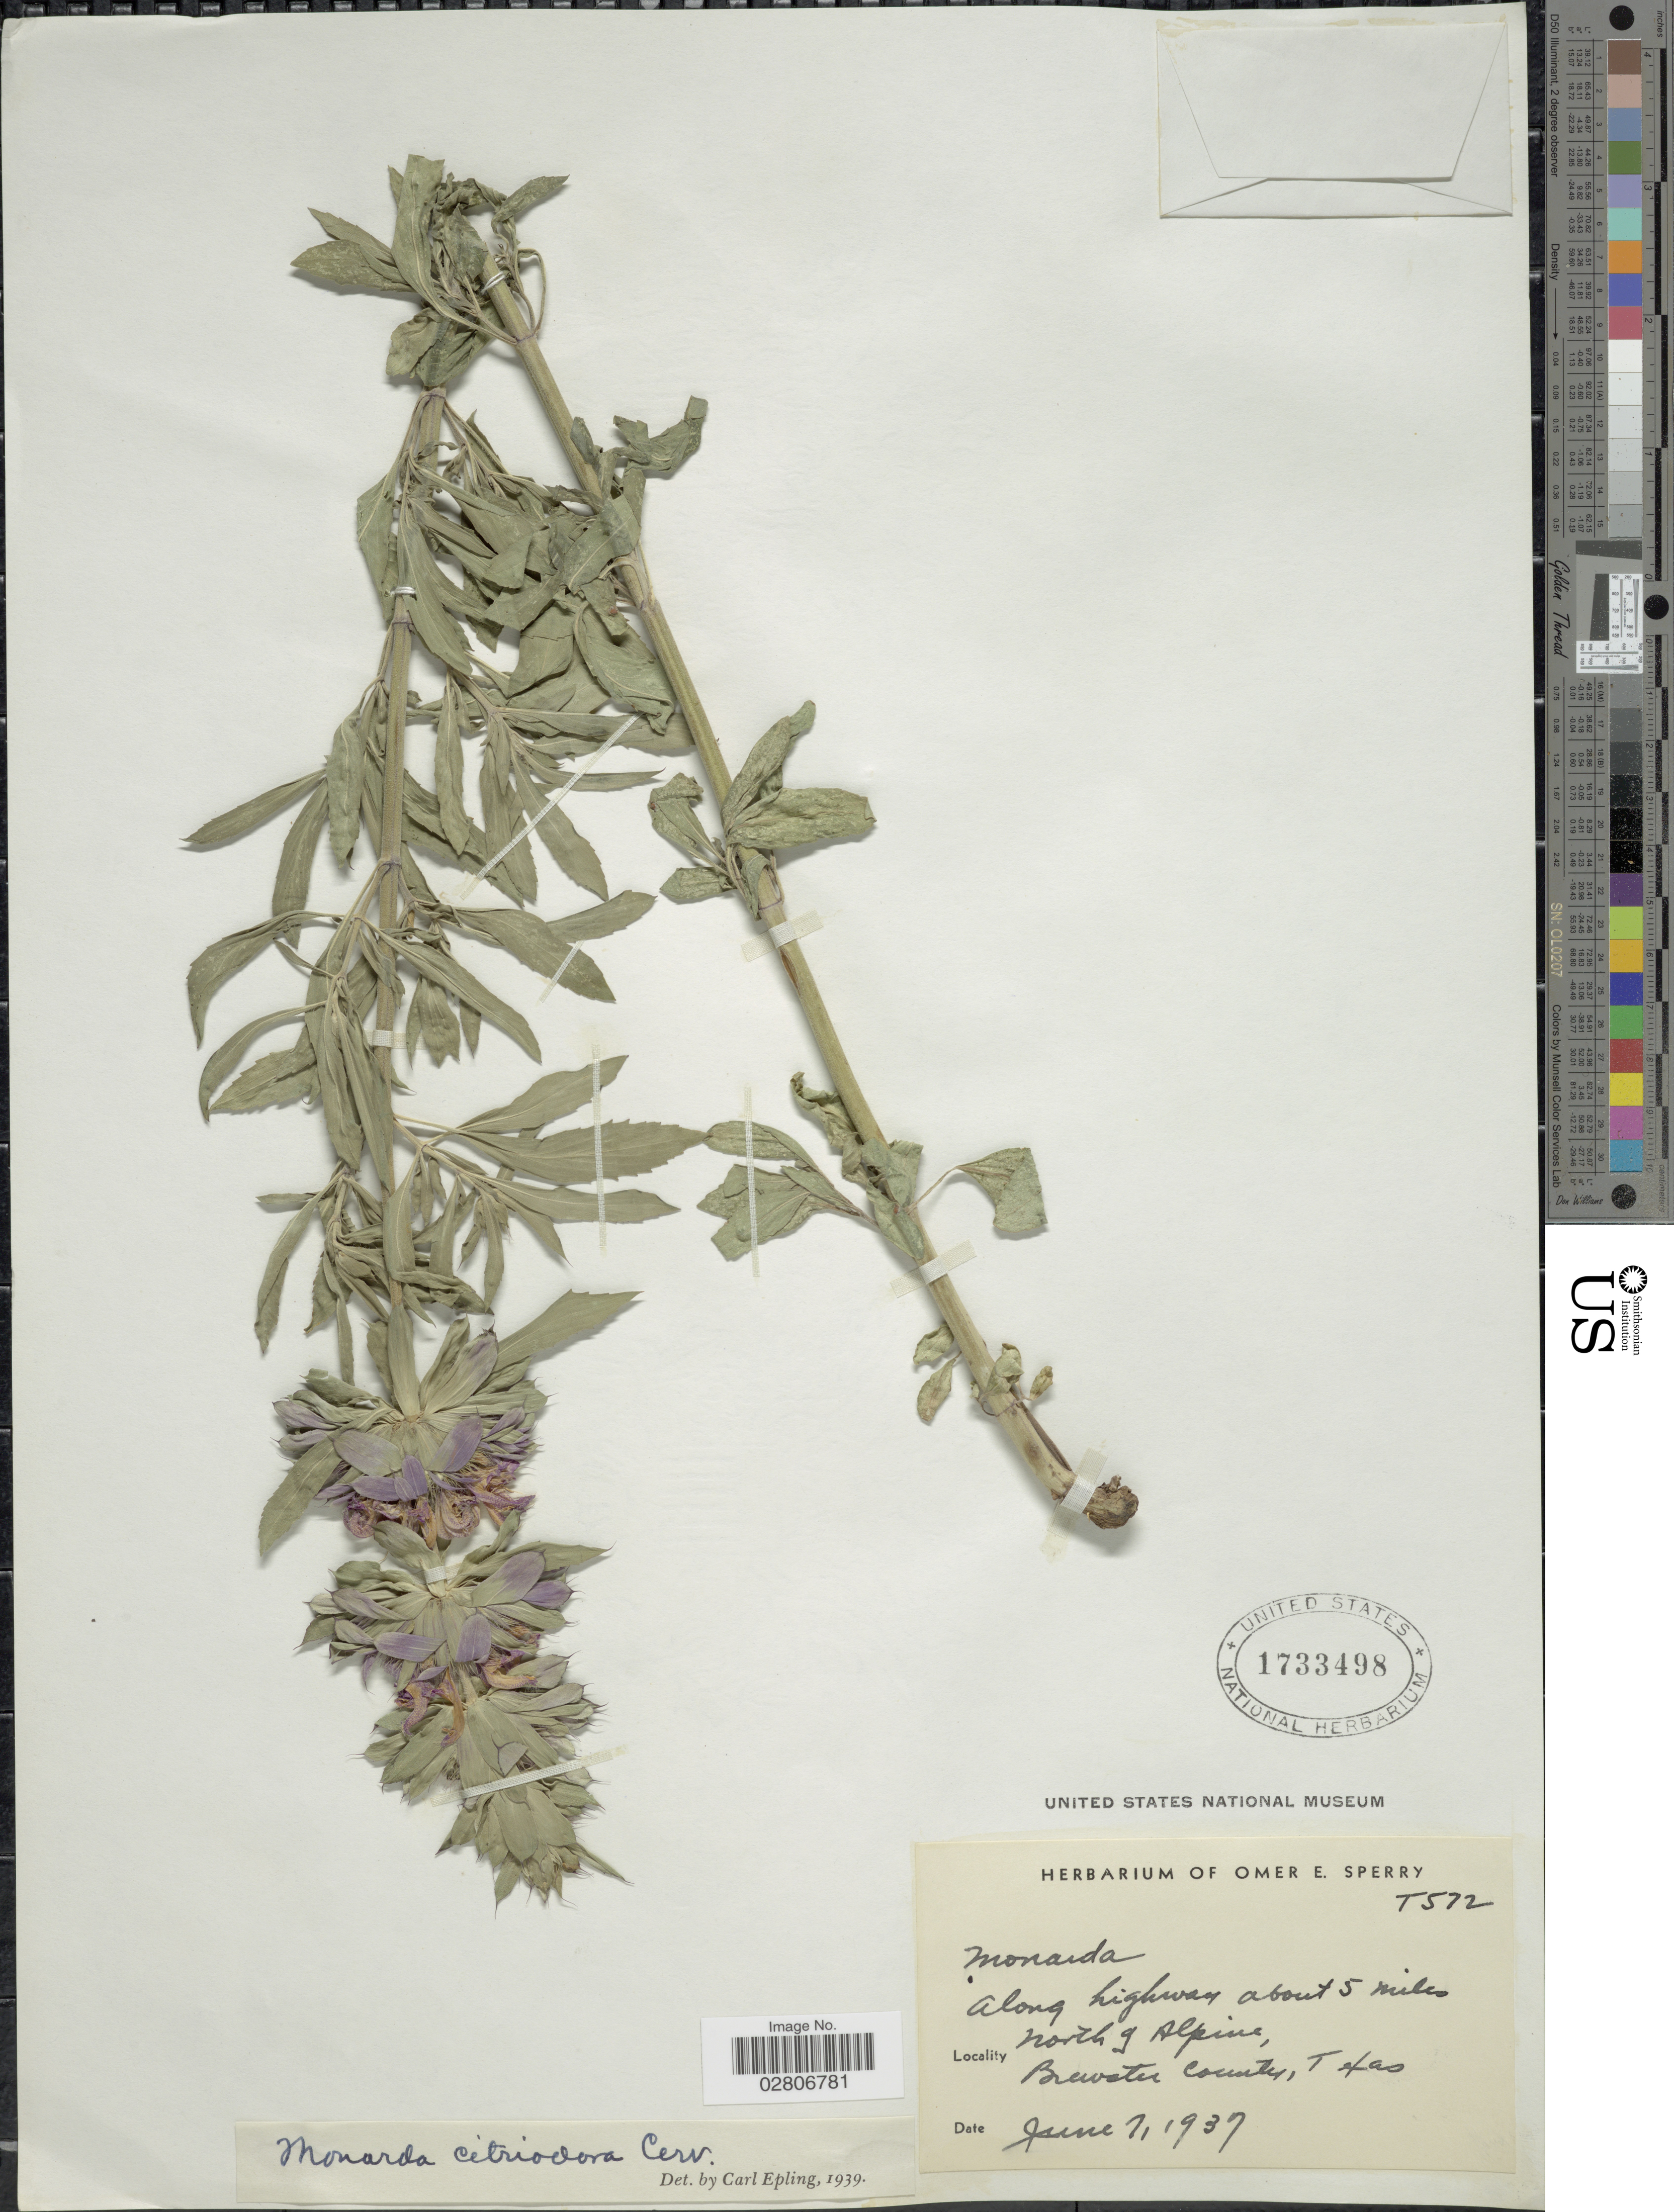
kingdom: Plantae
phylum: Tracheophyta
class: Magnoliopsida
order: Lamiales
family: Lamiaceae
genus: Monarda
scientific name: Monarda citriodora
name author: Cerv. ex Lag.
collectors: ex. herb. Omer E. Sperry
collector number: T572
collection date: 1937-06-07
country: United States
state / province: Texas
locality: Along highway about 5 miles north of Alpine, Brewster County.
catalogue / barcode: US 1733498